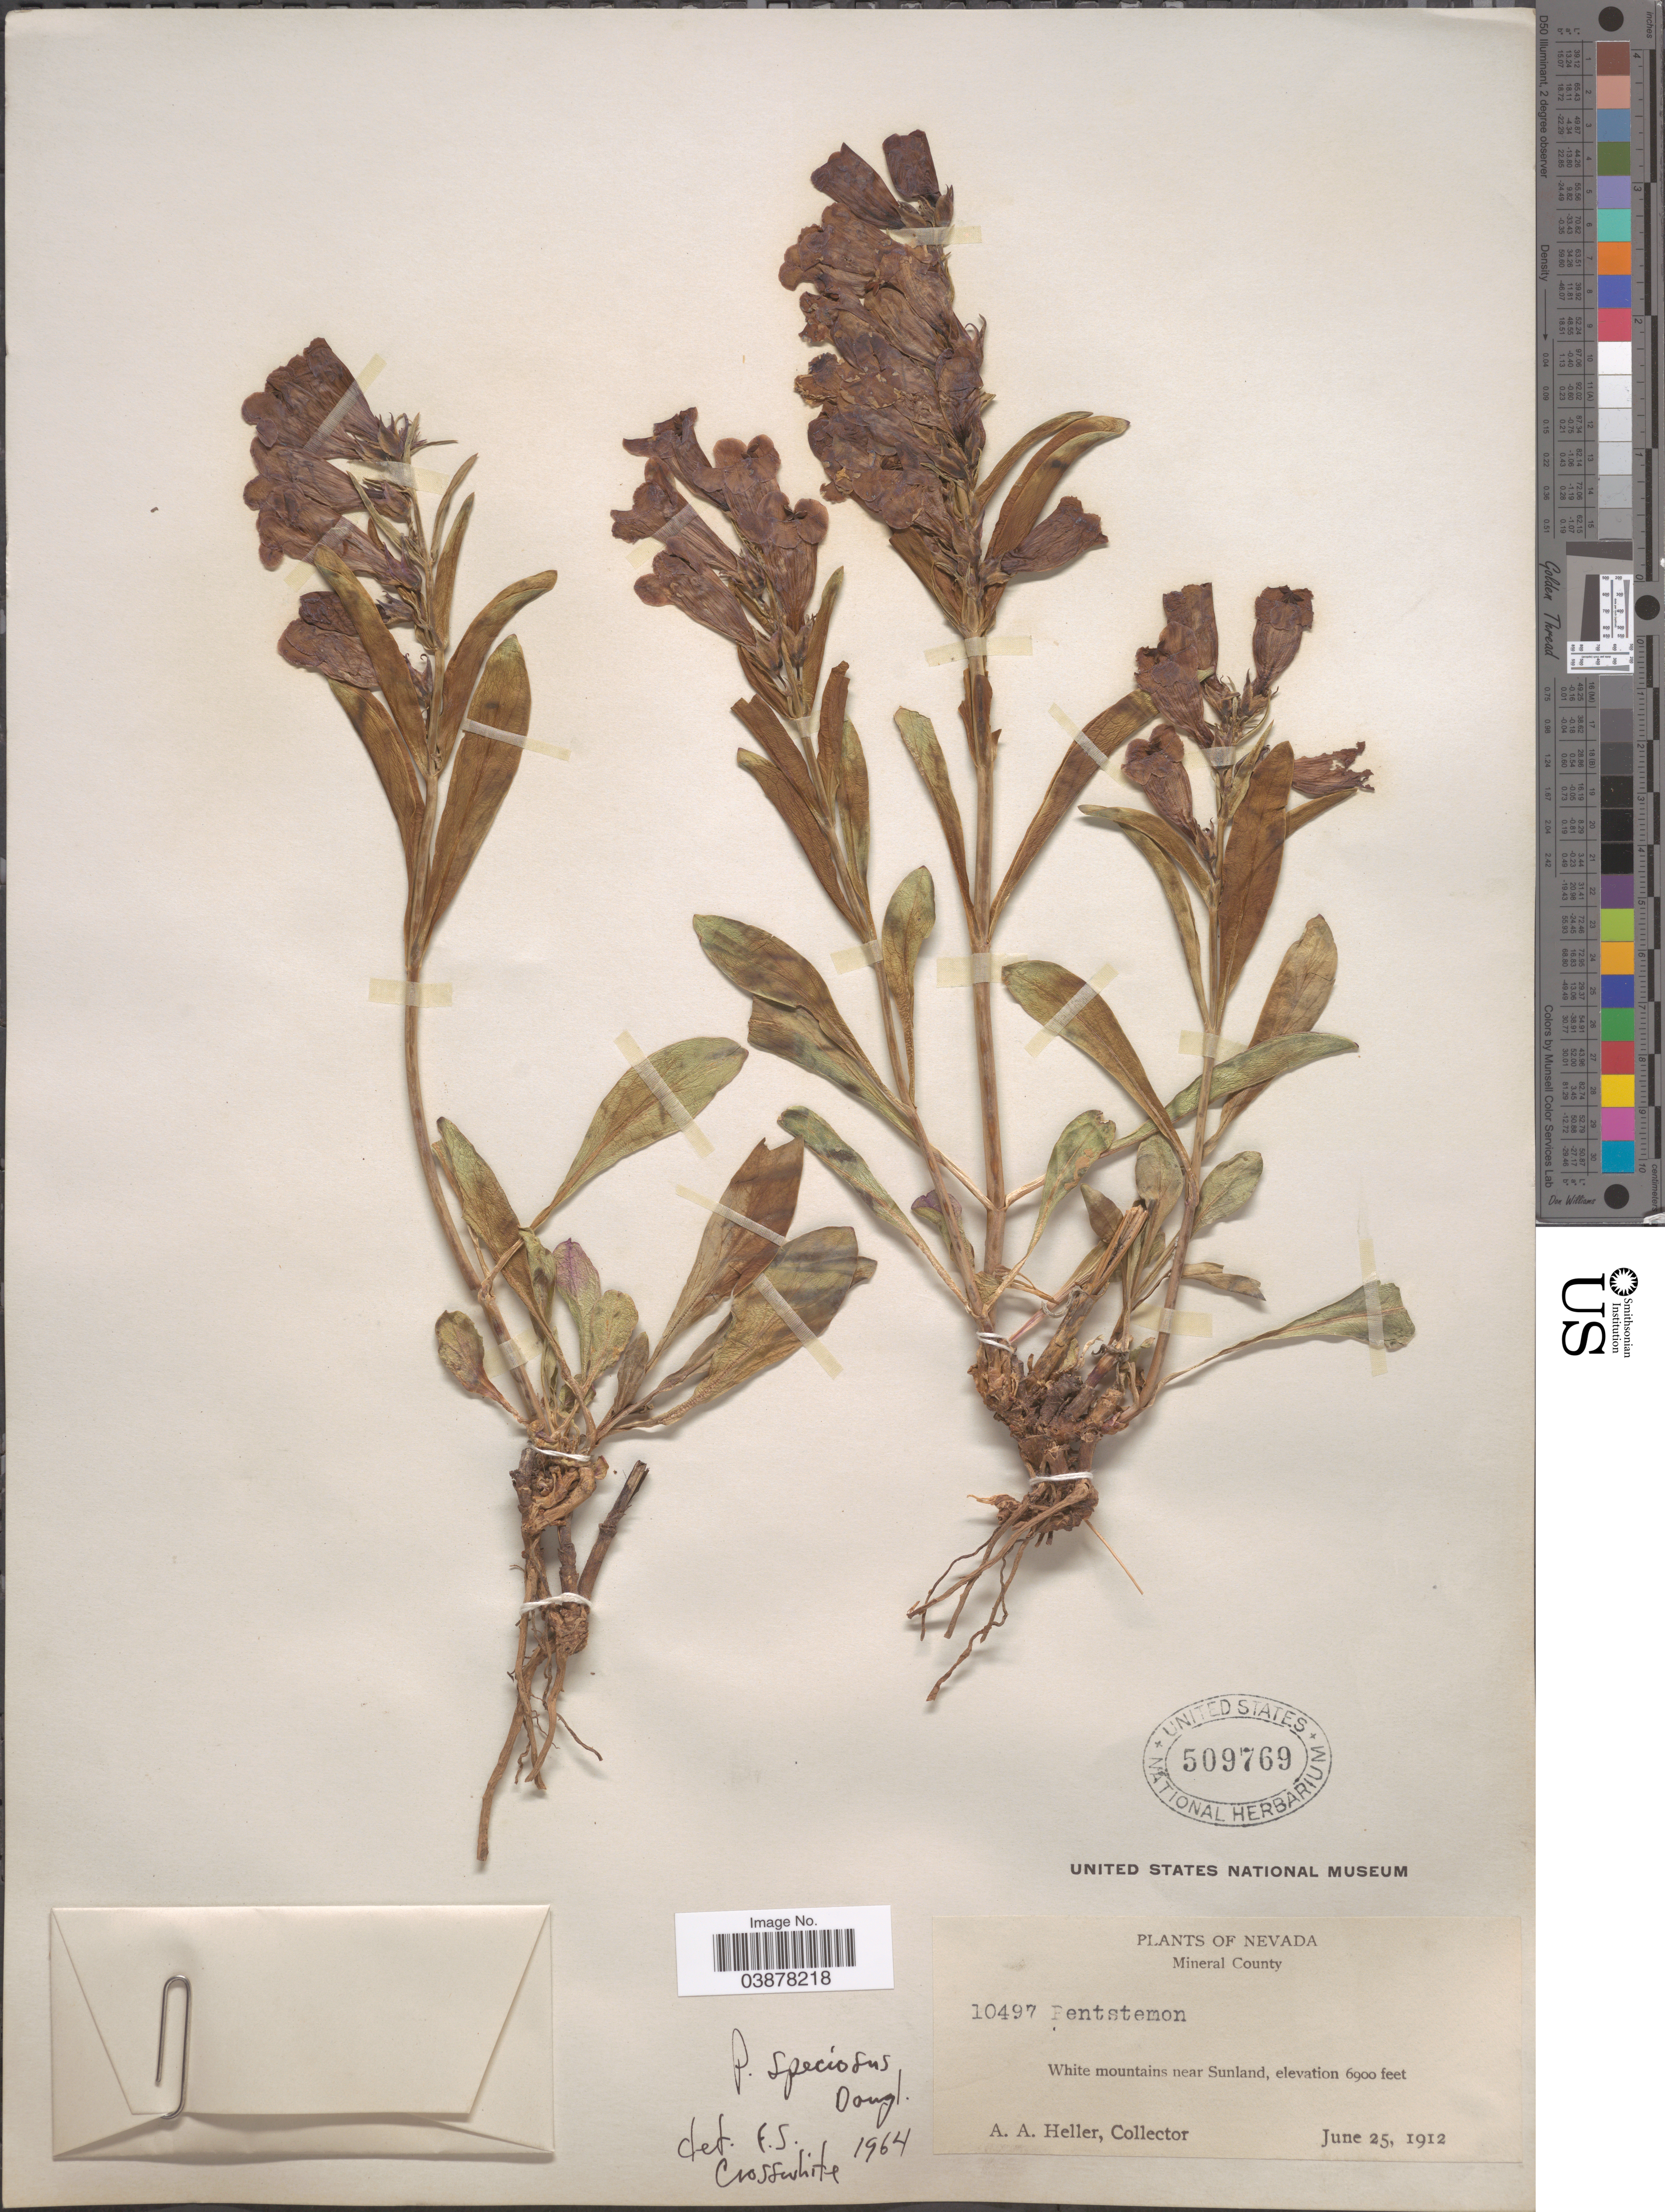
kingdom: Plantae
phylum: Tracheophyta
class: Magnoliopsida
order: Lamiales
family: Plantaginaceae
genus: Penstemon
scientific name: Penstemon speciosus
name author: Douglas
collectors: A. A. Heller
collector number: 10497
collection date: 1912-06-25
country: United States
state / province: Nevada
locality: Mineral County. White mountains near Sunland.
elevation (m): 2103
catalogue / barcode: US 509769